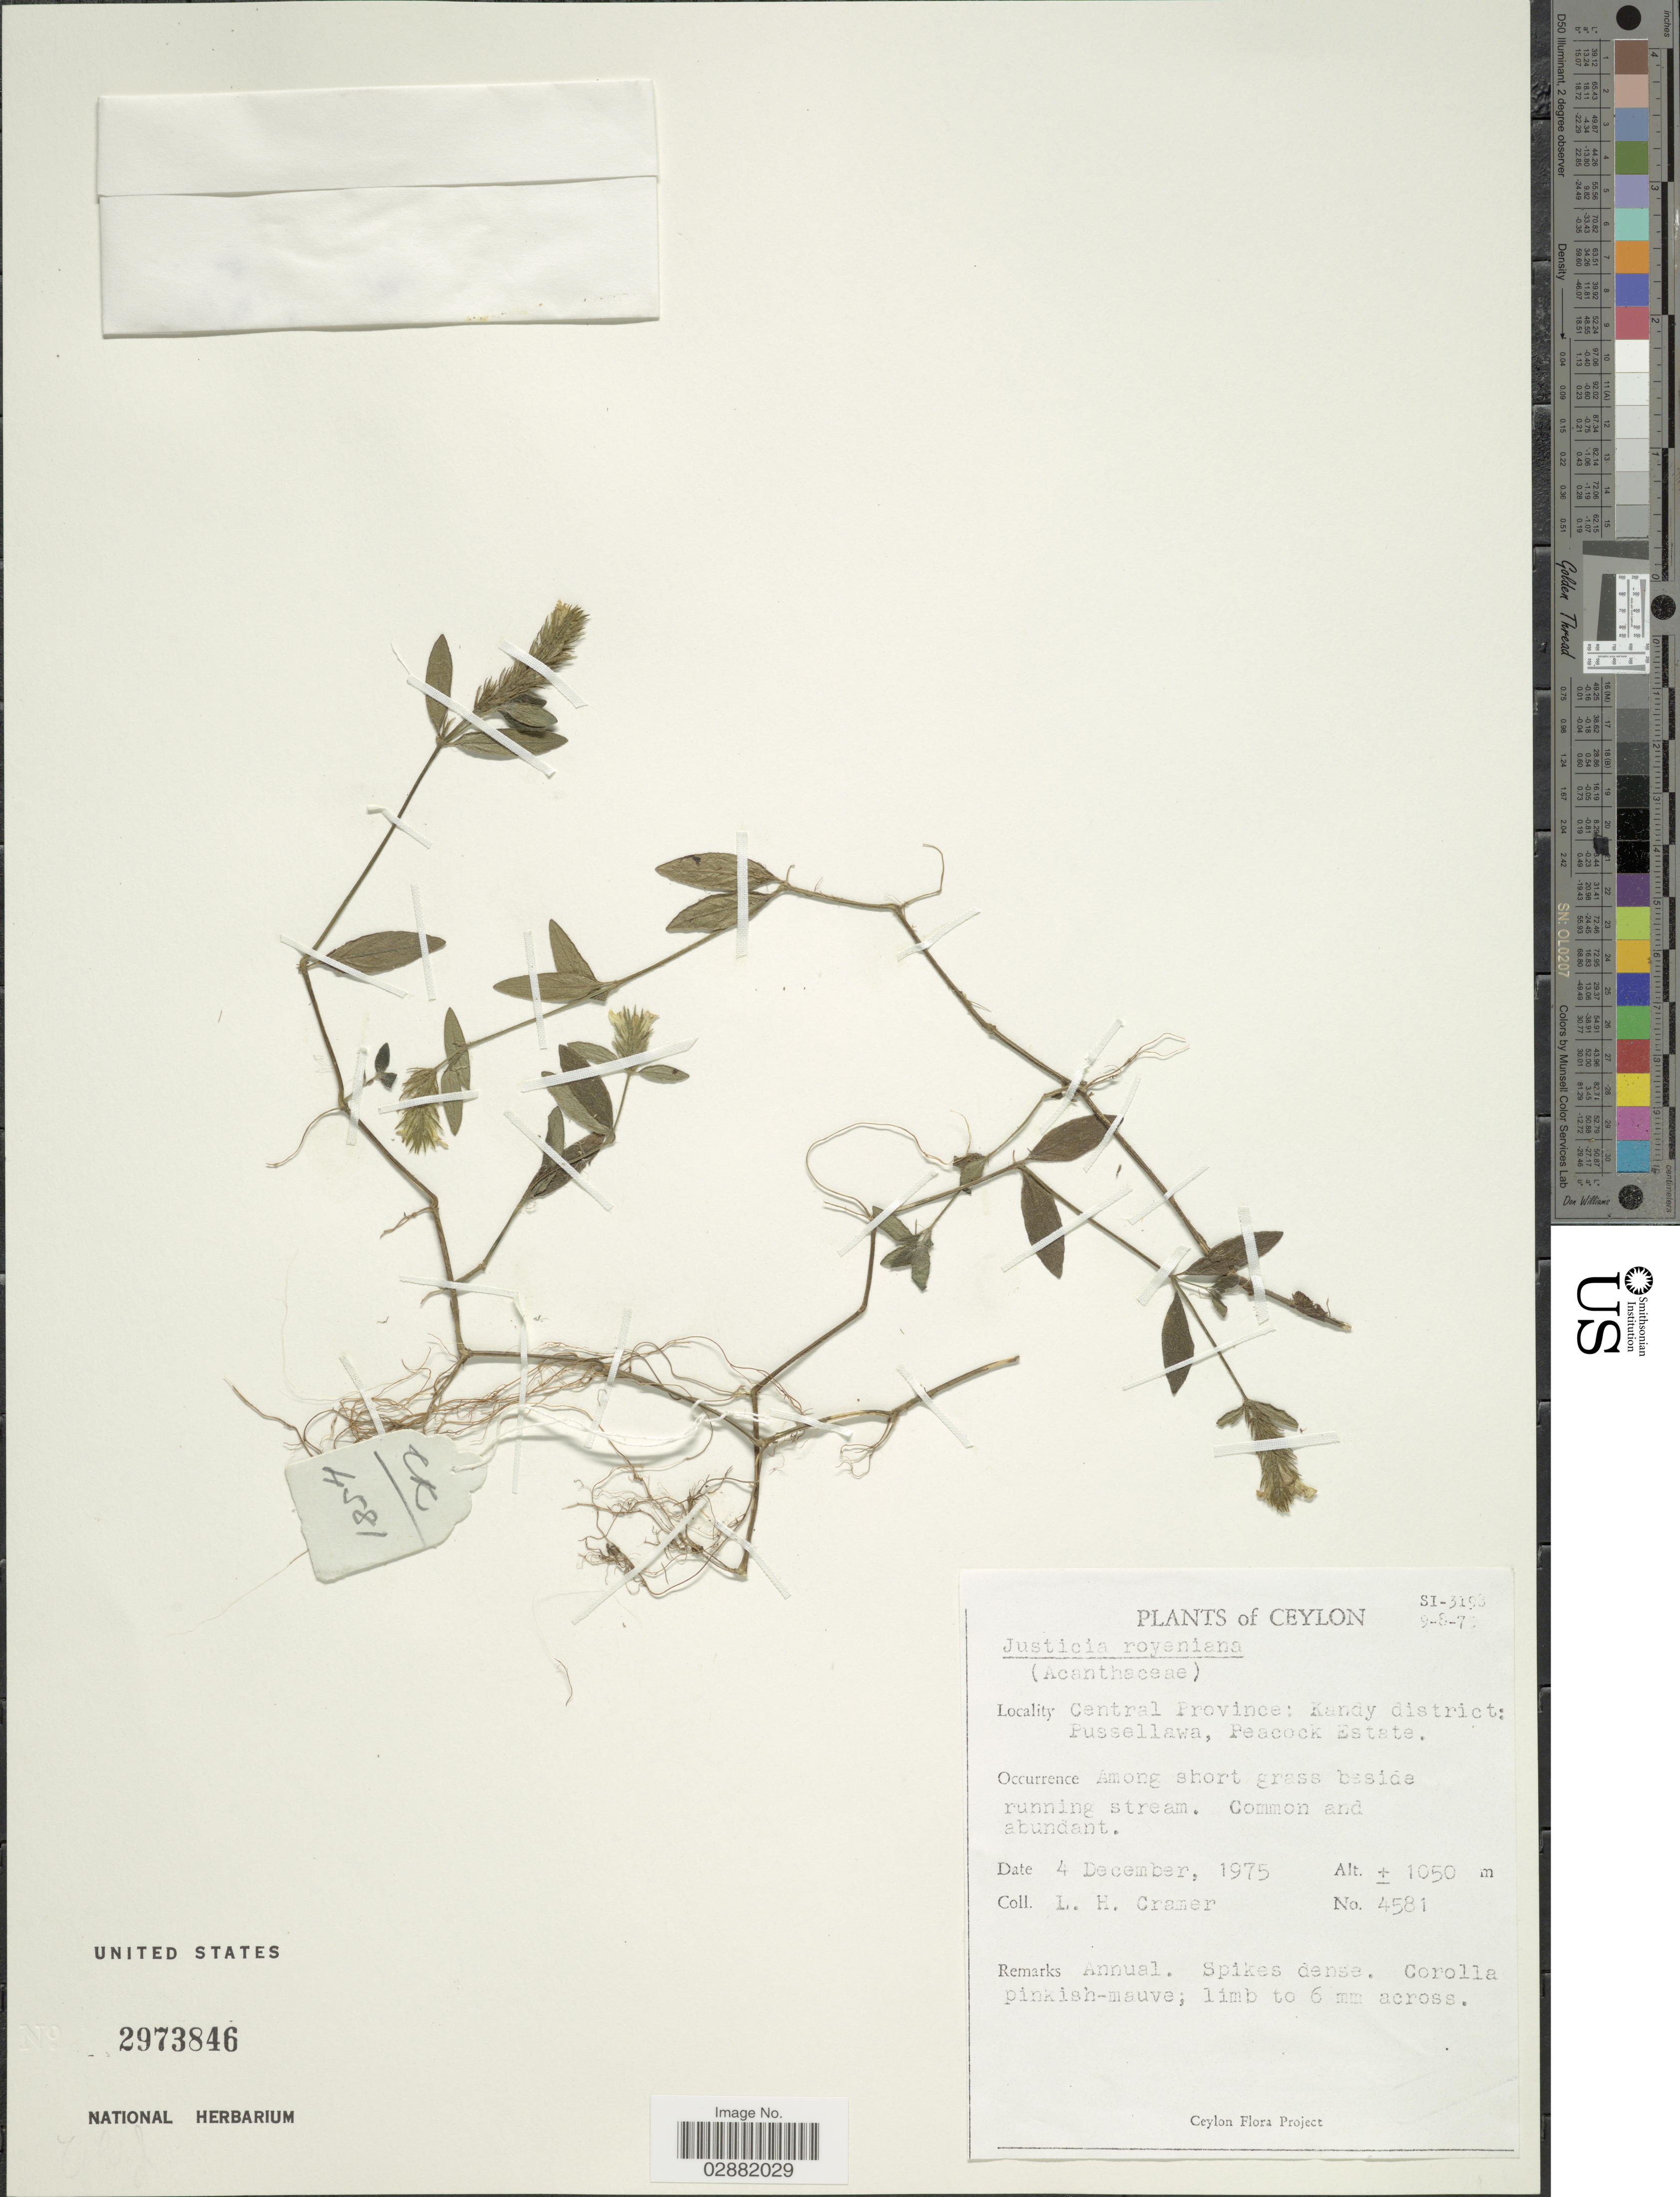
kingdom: Plantae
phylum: Tracheophyta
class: Magnoliopsida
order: Lamiales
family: Acanthaceae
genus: Justicia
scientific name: Justicia royeniana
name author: C.B. Clarke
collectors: L. H. Cramer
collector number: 4581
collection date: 1975-12-04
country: Sri Lanka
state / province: Central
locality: Ceylon, Kandy district, Pussellawa, Peacock Estate.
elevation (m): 1050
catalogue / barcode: US 2973846